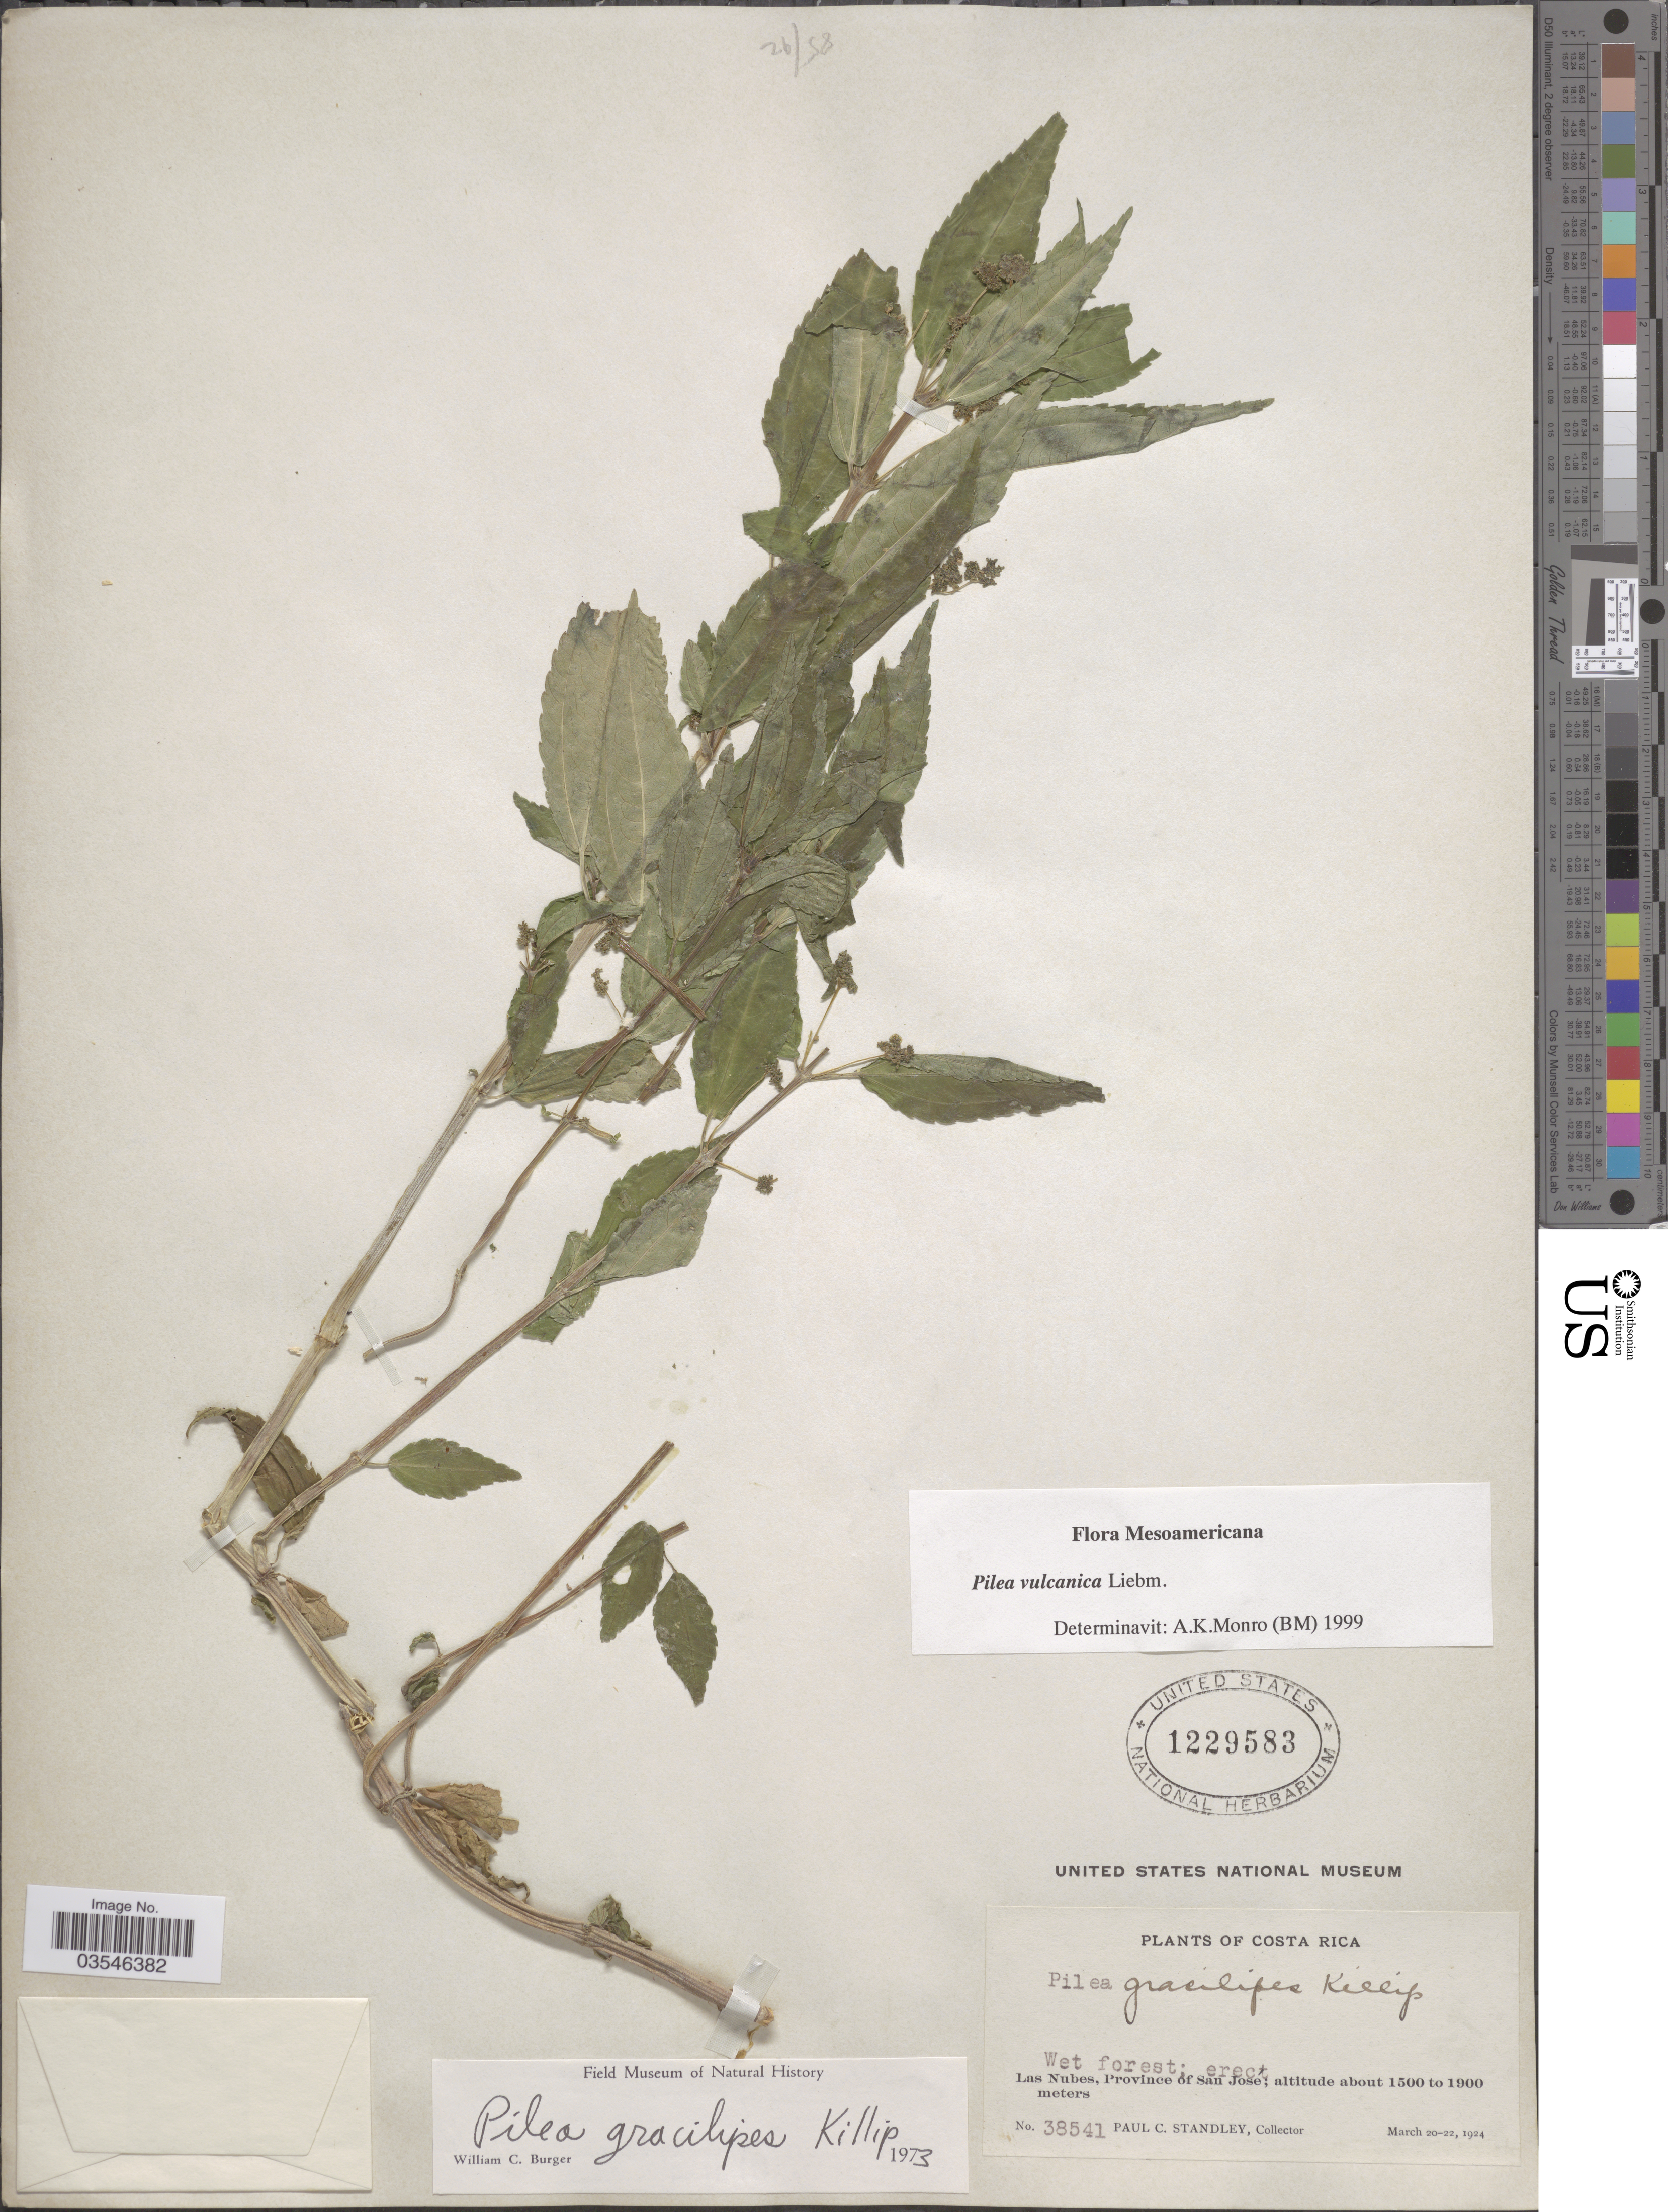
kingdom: Plantae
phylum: Tracheophyta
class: Magnoliopsida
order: Rosales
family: Urticaceae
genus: Pilea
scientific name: Pilea vulcanica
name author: Liebm.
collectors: P. C. Standley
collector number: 38541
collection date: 1924-03-20/1924-03-22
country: Costa Rica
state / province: San José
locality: Las Nubes.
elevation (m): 1500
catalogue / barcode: US 1229583